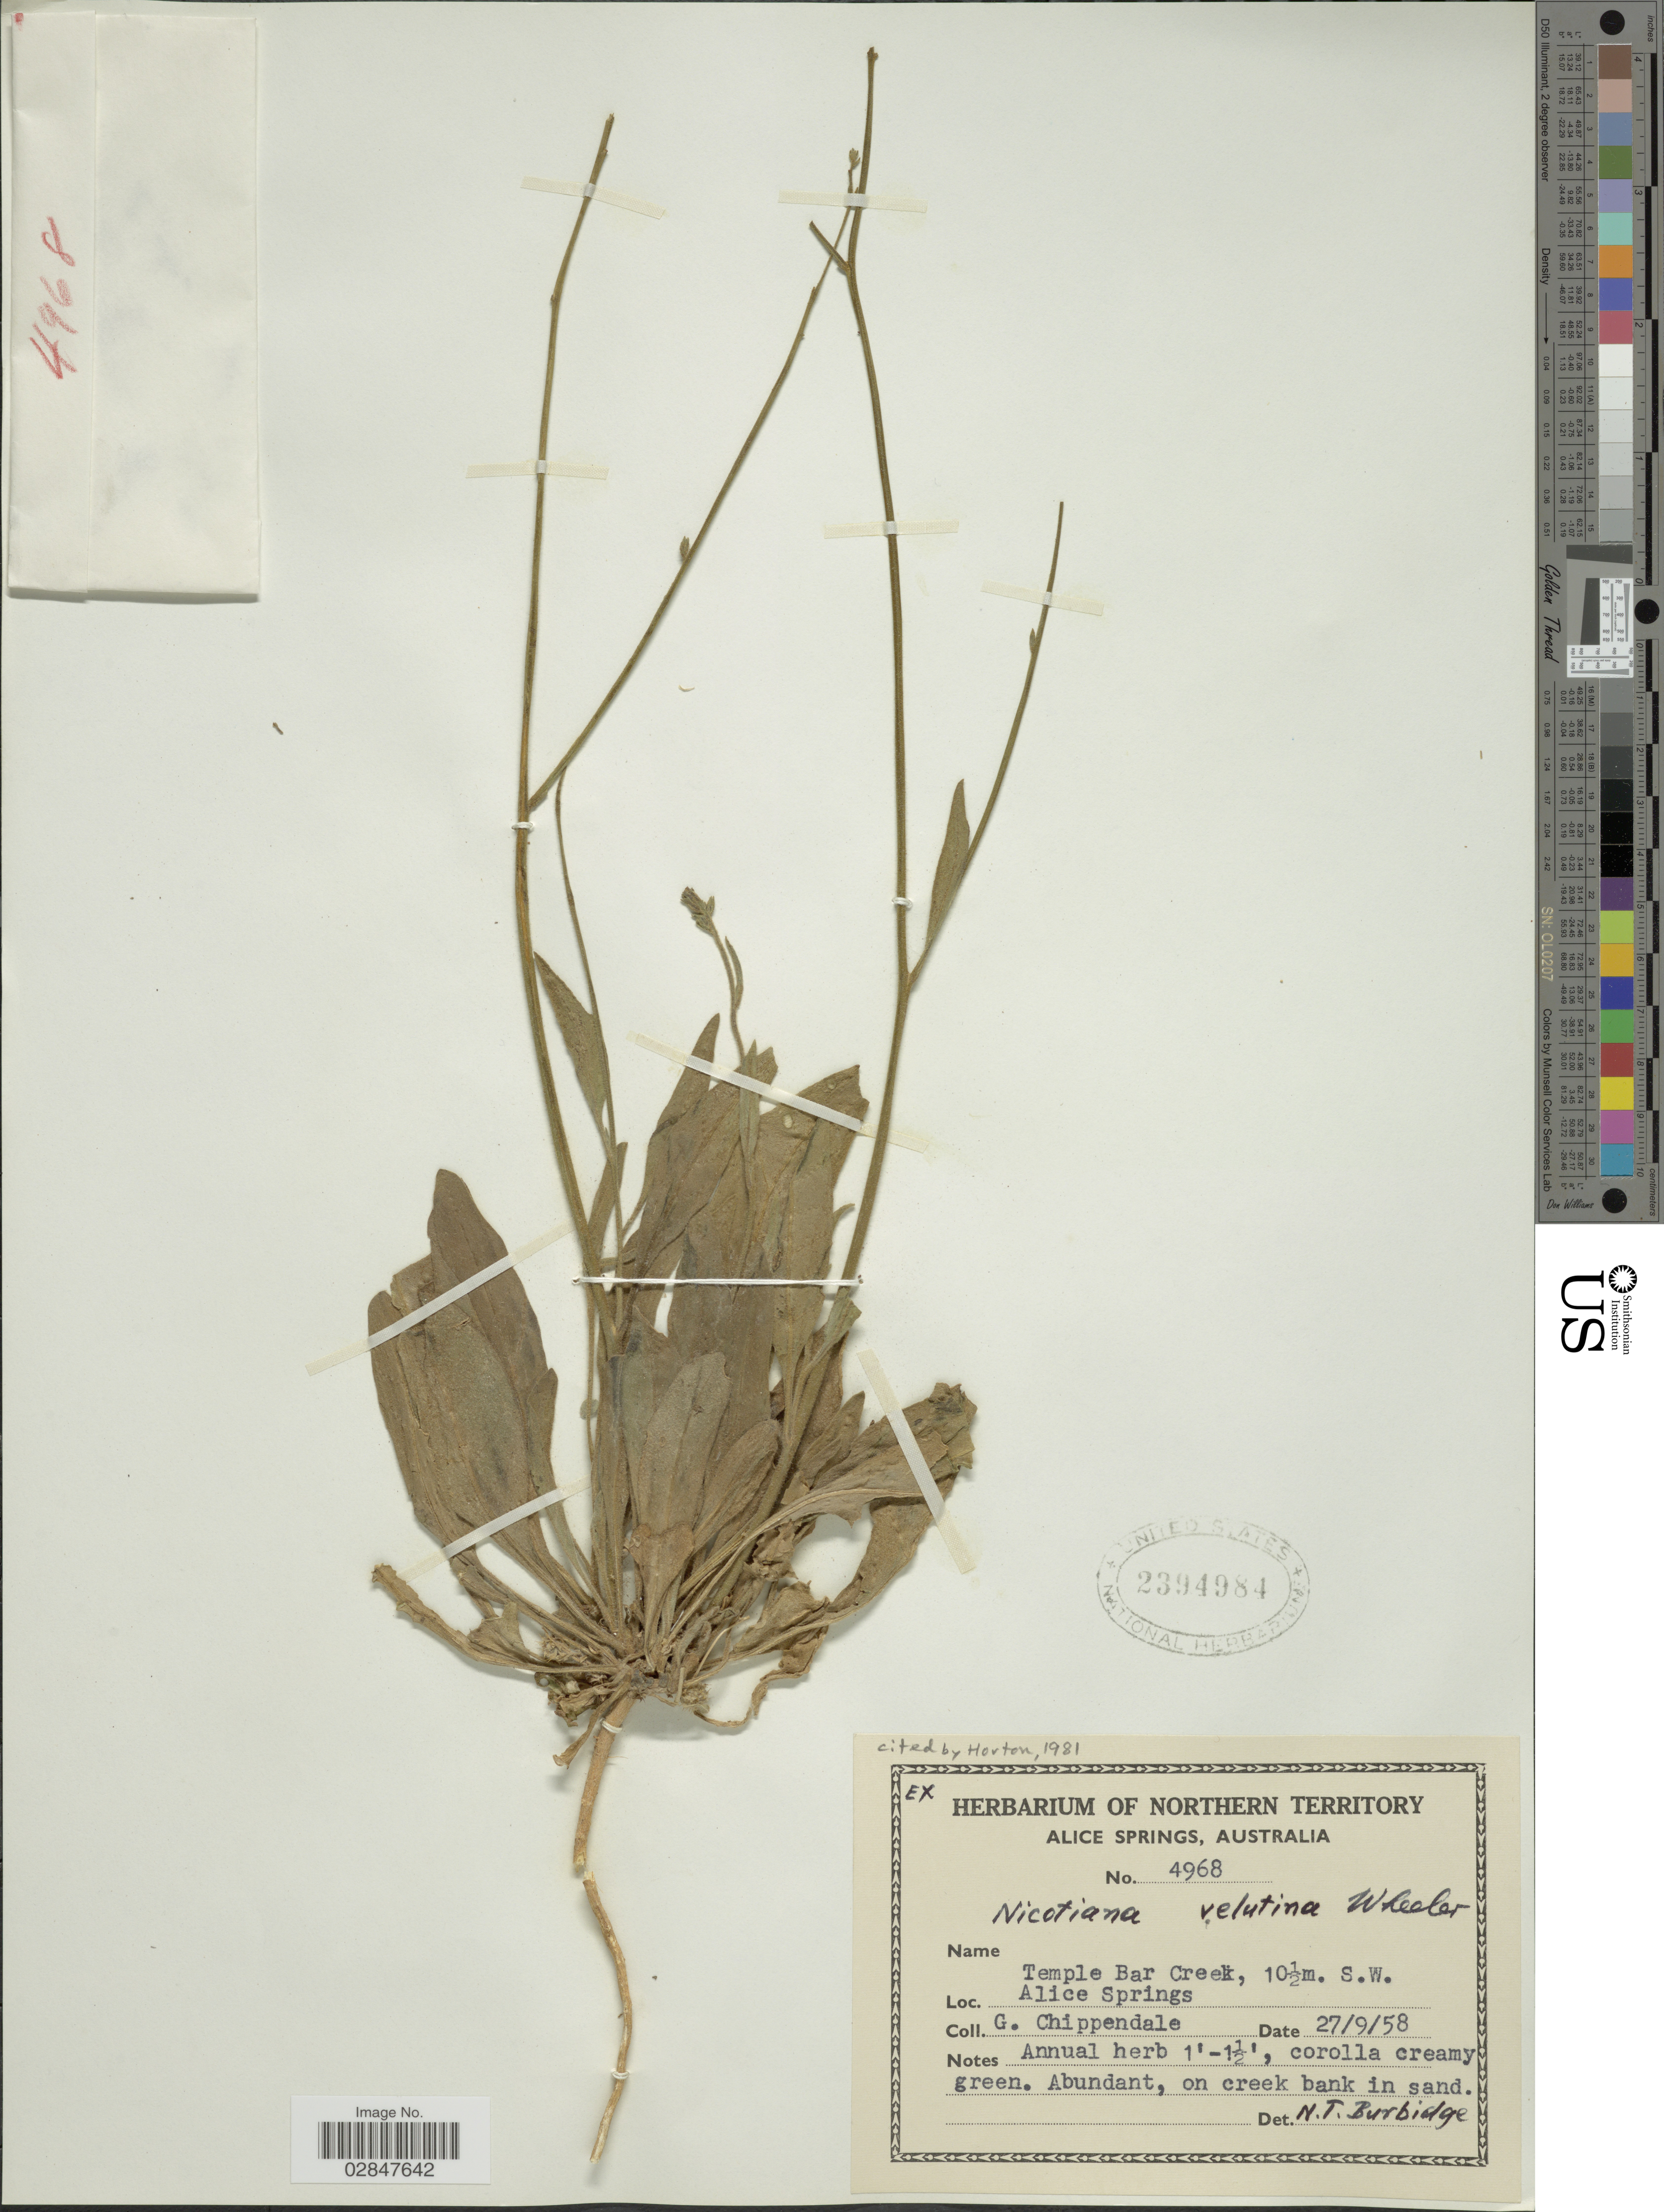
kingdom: Plantae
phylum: Tracheophyta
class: Magnoliopsida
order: Solanales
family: Solanaceae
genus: Nicotiana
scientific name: Nicotiana velutina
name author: H.-M. Wheeler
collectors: G. Chippendale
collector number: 4968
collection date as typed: Transcribed d/m/y: 27/9/58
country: Australia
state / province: Northern Territory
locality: Temple Bar Creek, 10 ½m. S. W. Alice Springs.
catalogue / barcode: US 2394984